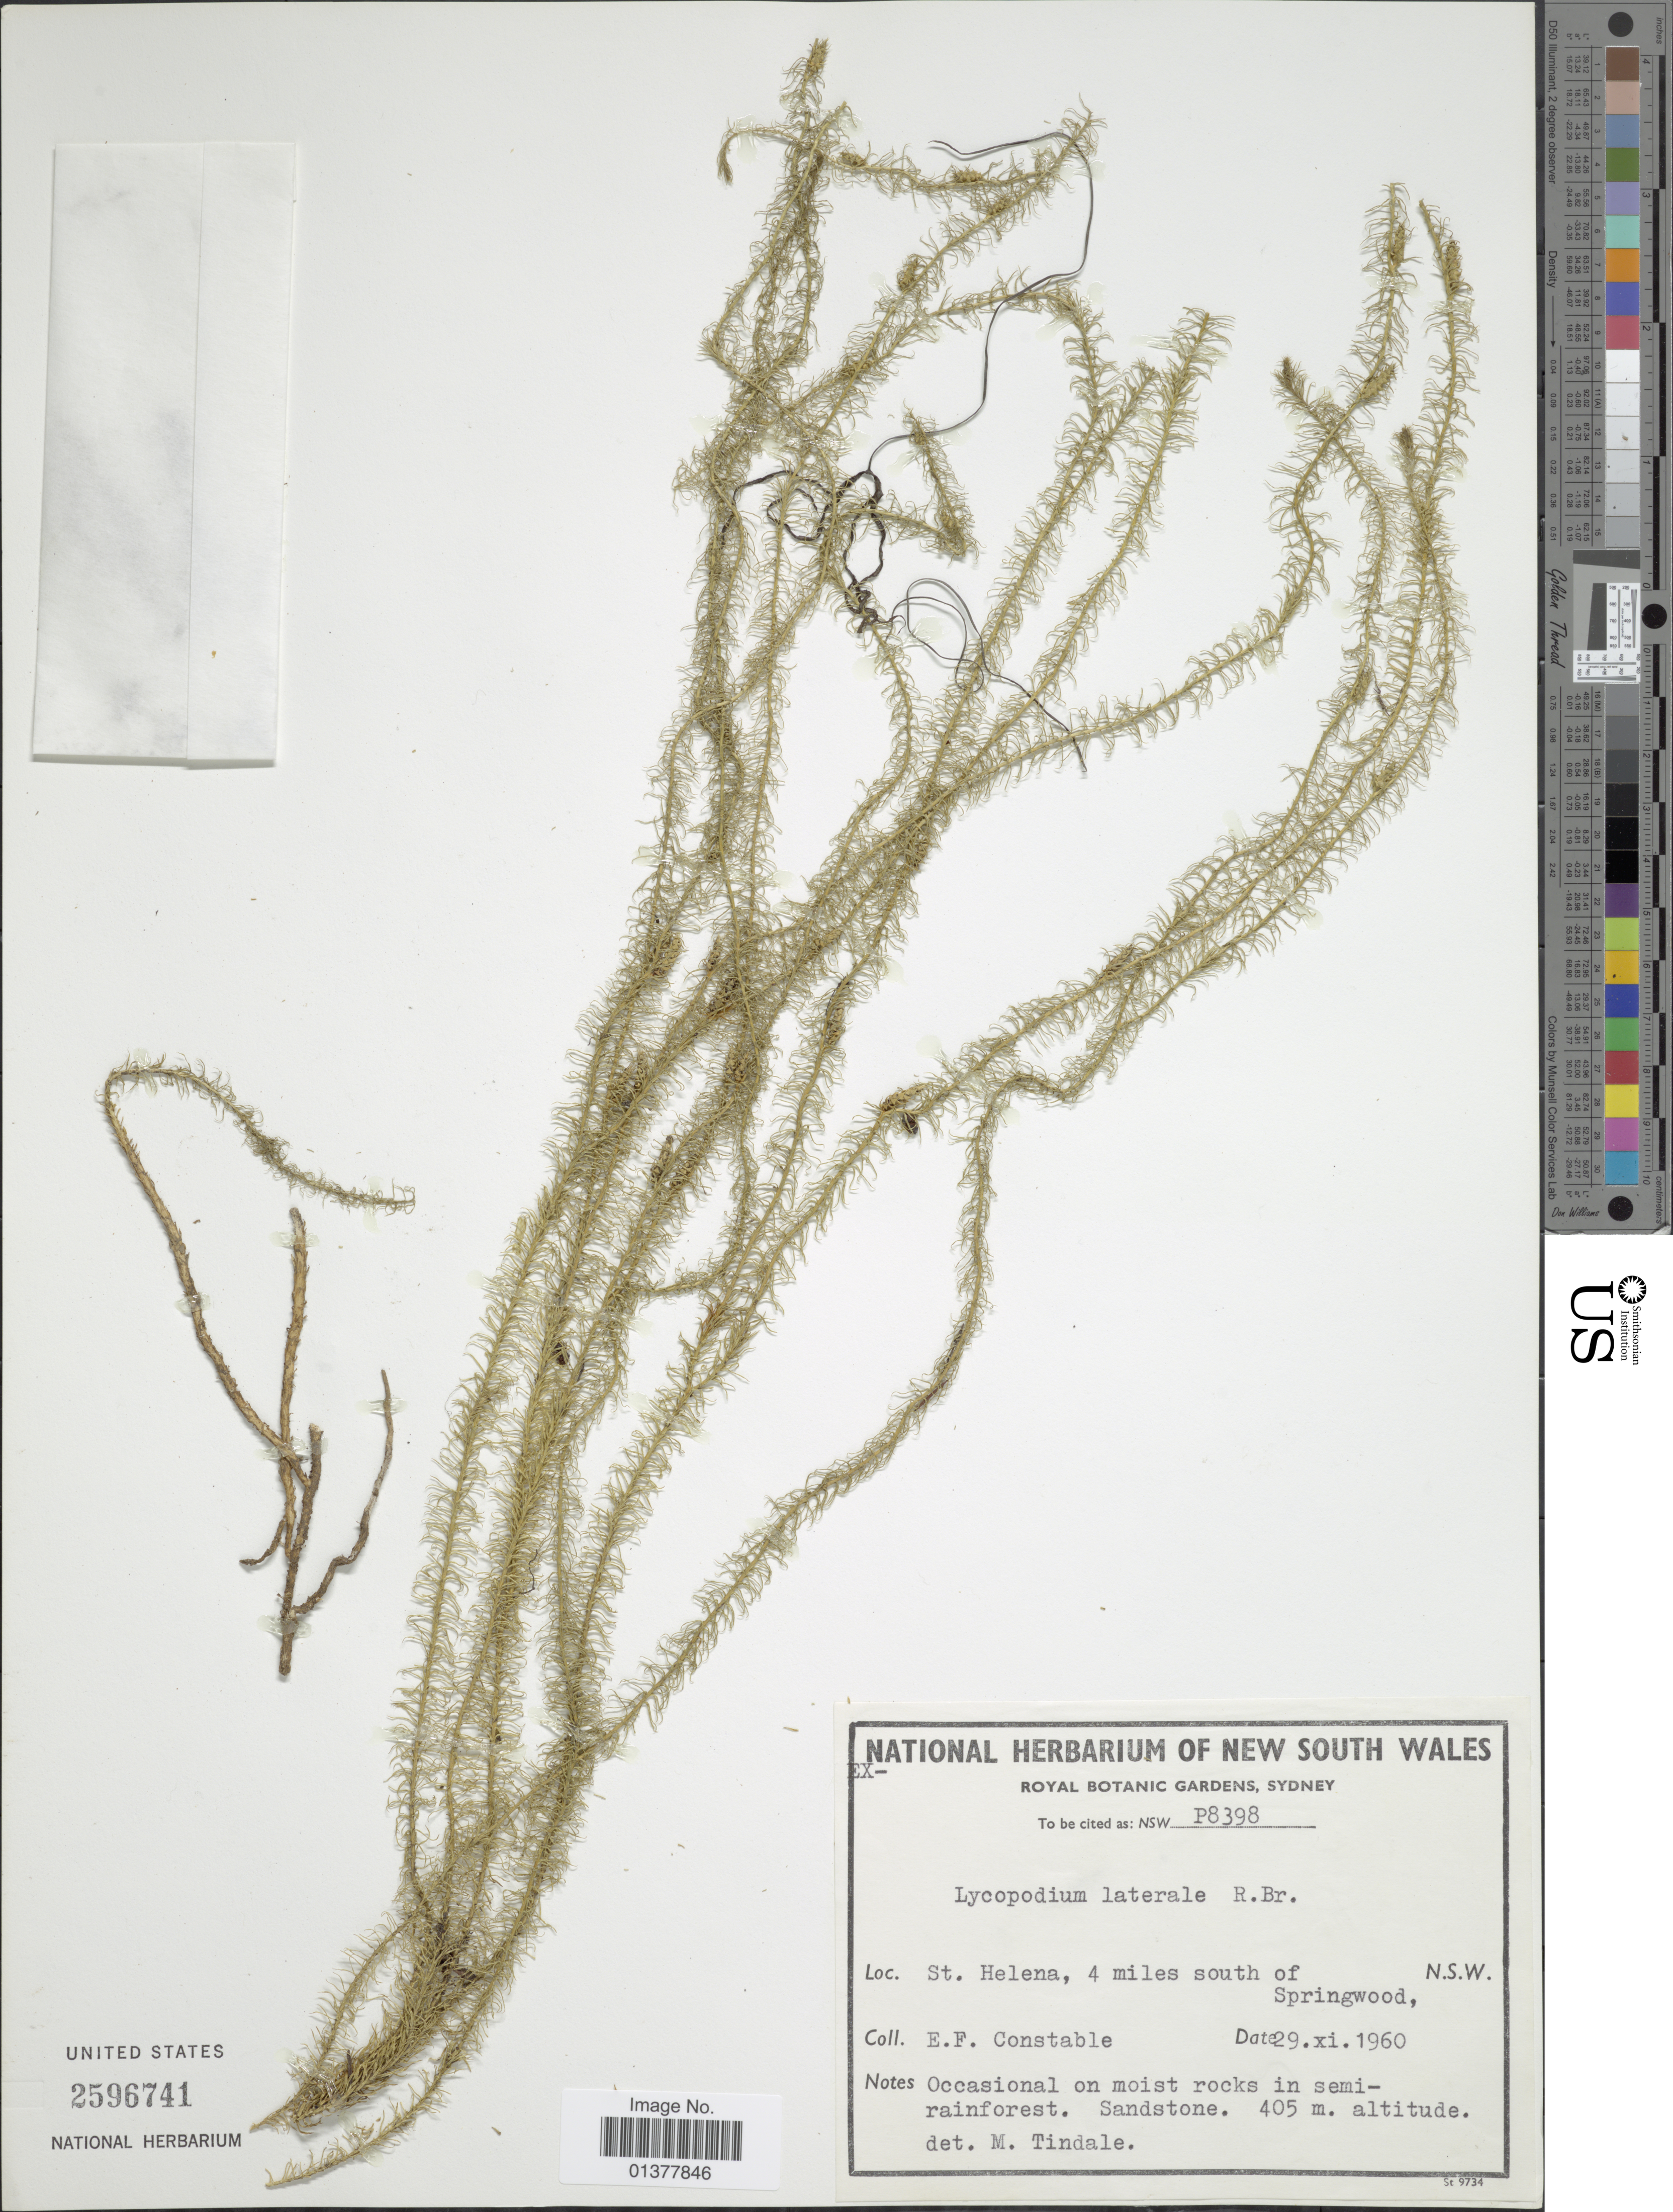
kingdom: Plantae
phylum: Tracheophyta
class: Lycopodiopsida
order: Lycopodiales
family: Lycopodiaceae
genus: Lateristachys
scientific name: Lateristachys lateralis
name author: (R. Br.) Holub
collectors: E. F. Constable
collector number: P8398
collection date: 1960-11-29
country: Australia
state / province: New South Wales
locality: St. Helena, 4 miles south of Springwood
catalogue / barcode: US 2596741